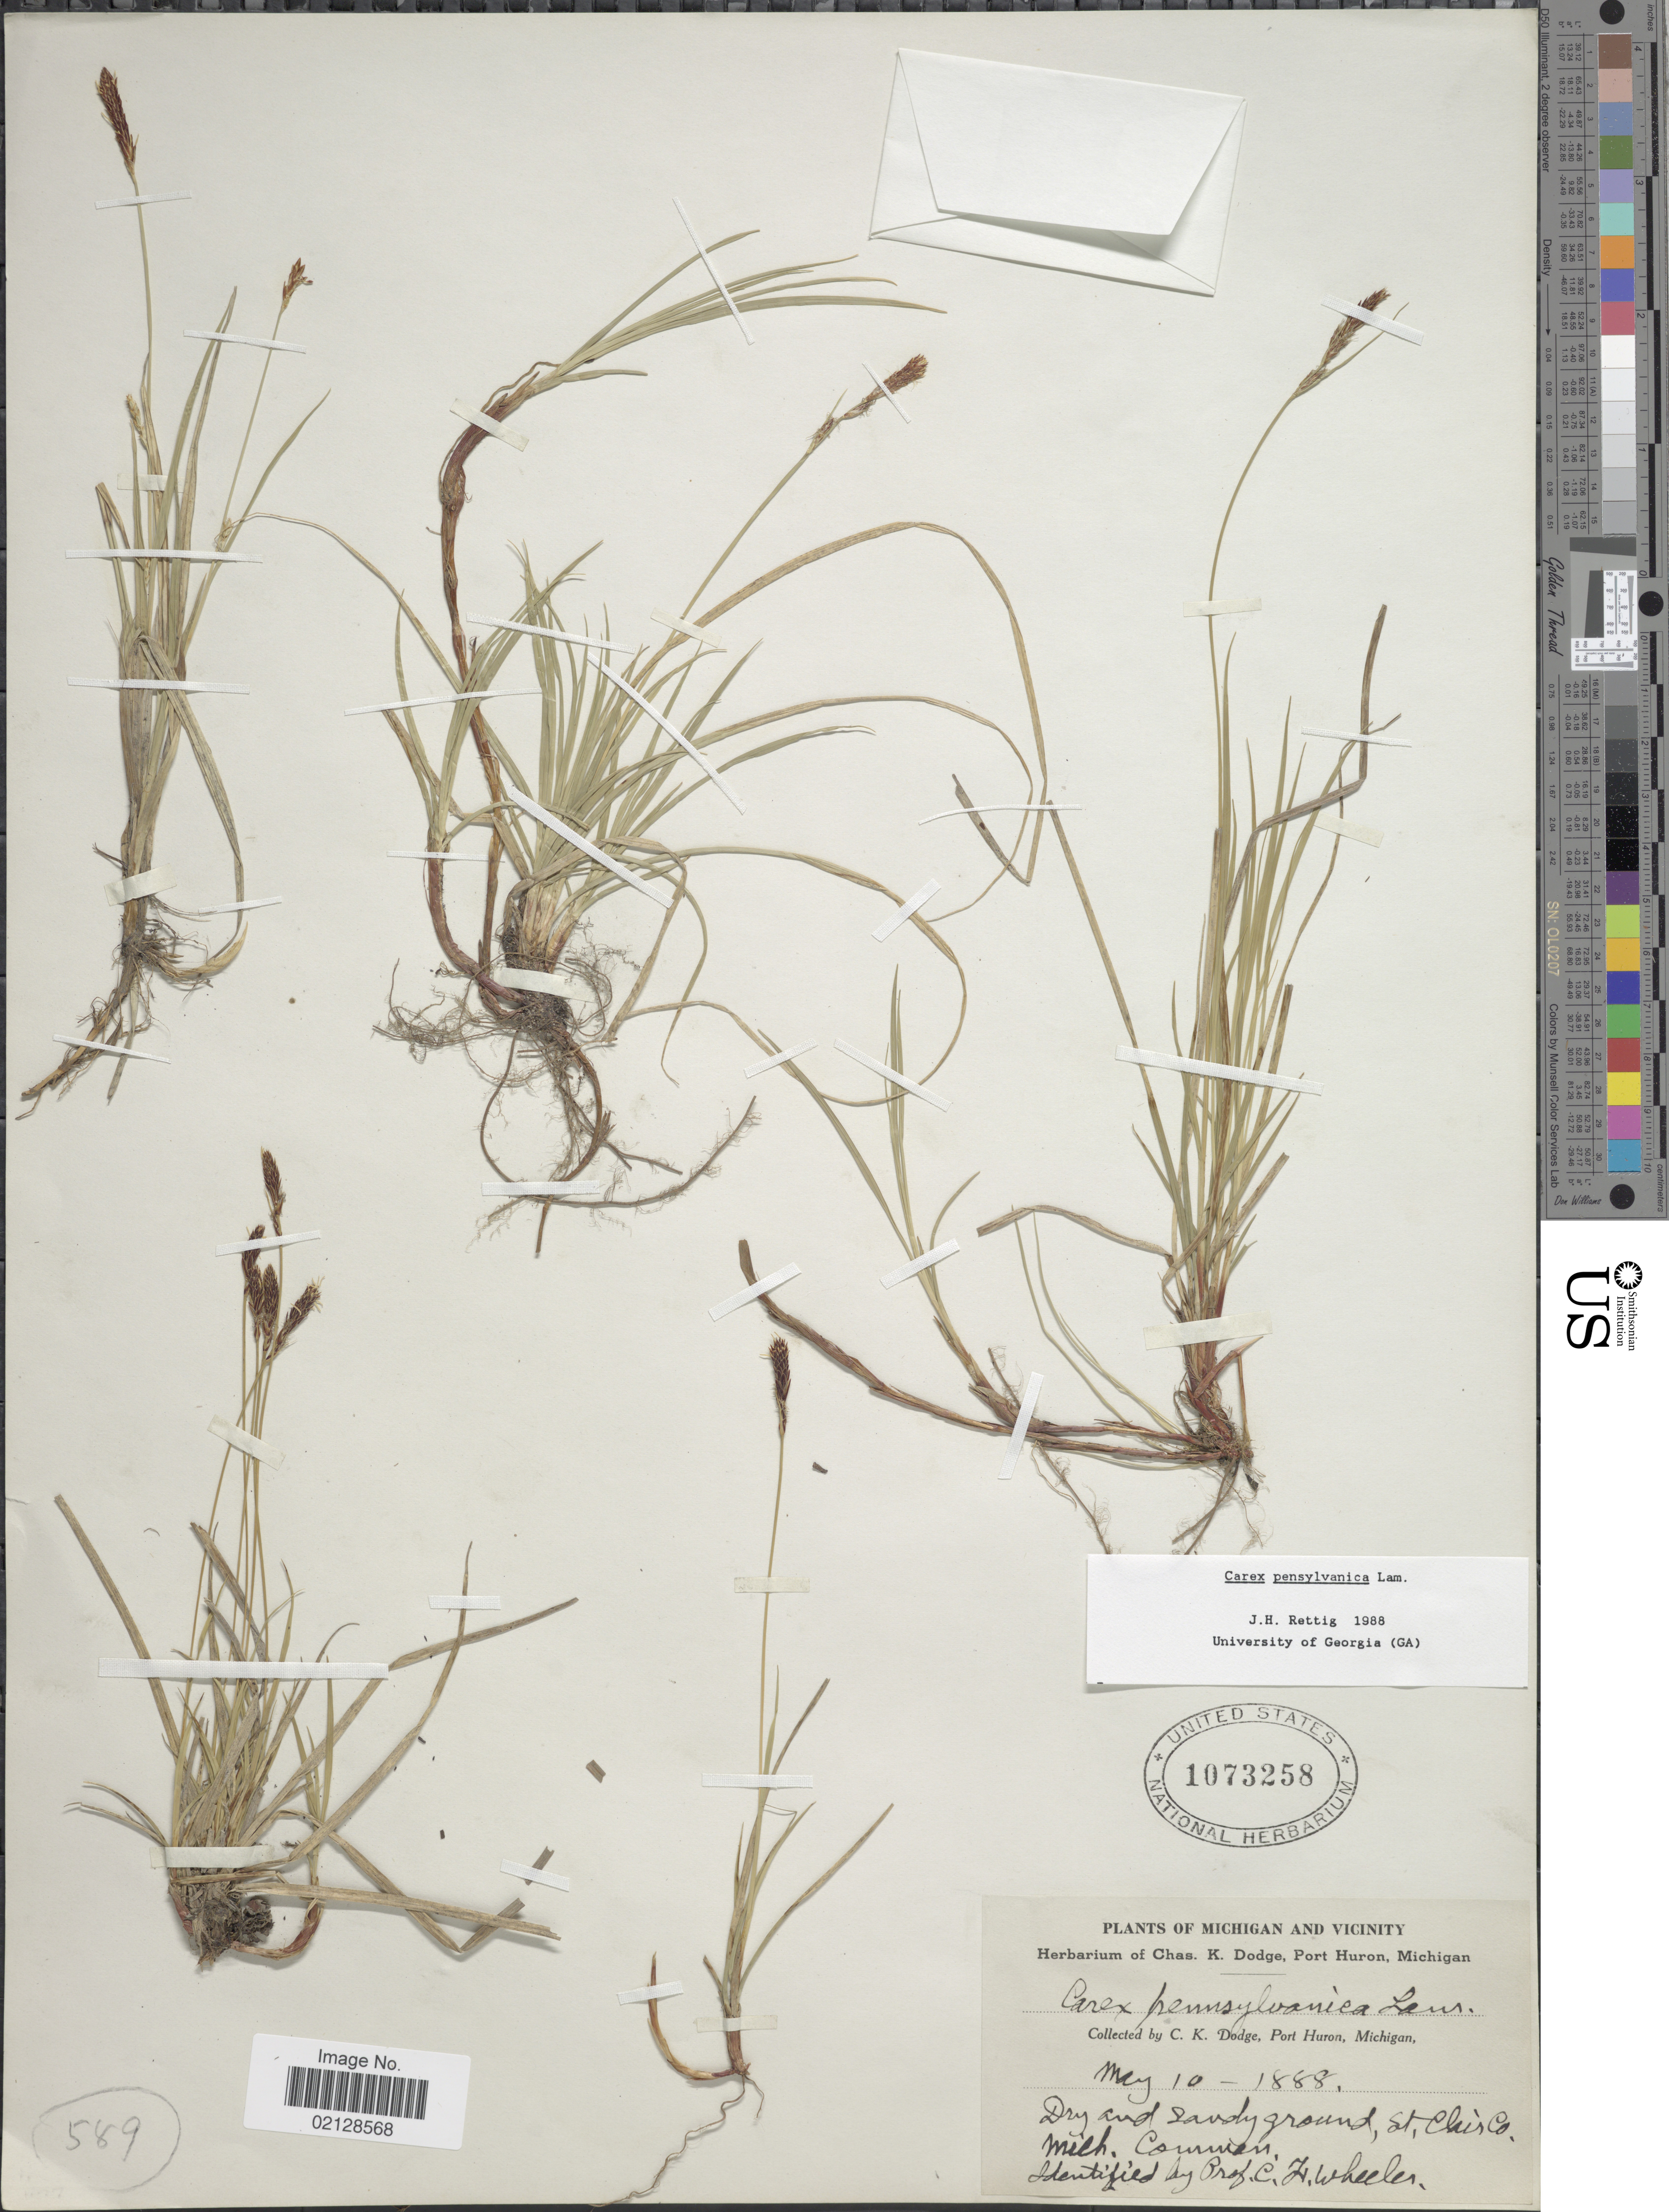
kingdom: Plantae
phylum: Tracheophyta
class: Liliopsida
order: Poales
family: Cyperaceae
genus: Carex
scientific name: Carex pensylvanica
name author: Lam.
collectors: C. K. Dodge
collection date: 1888-05-10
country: United States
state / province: Michigan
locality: Michigan and Vicinity, Port Huron, St. Clair Co., Mich.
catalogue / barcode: US 1073258